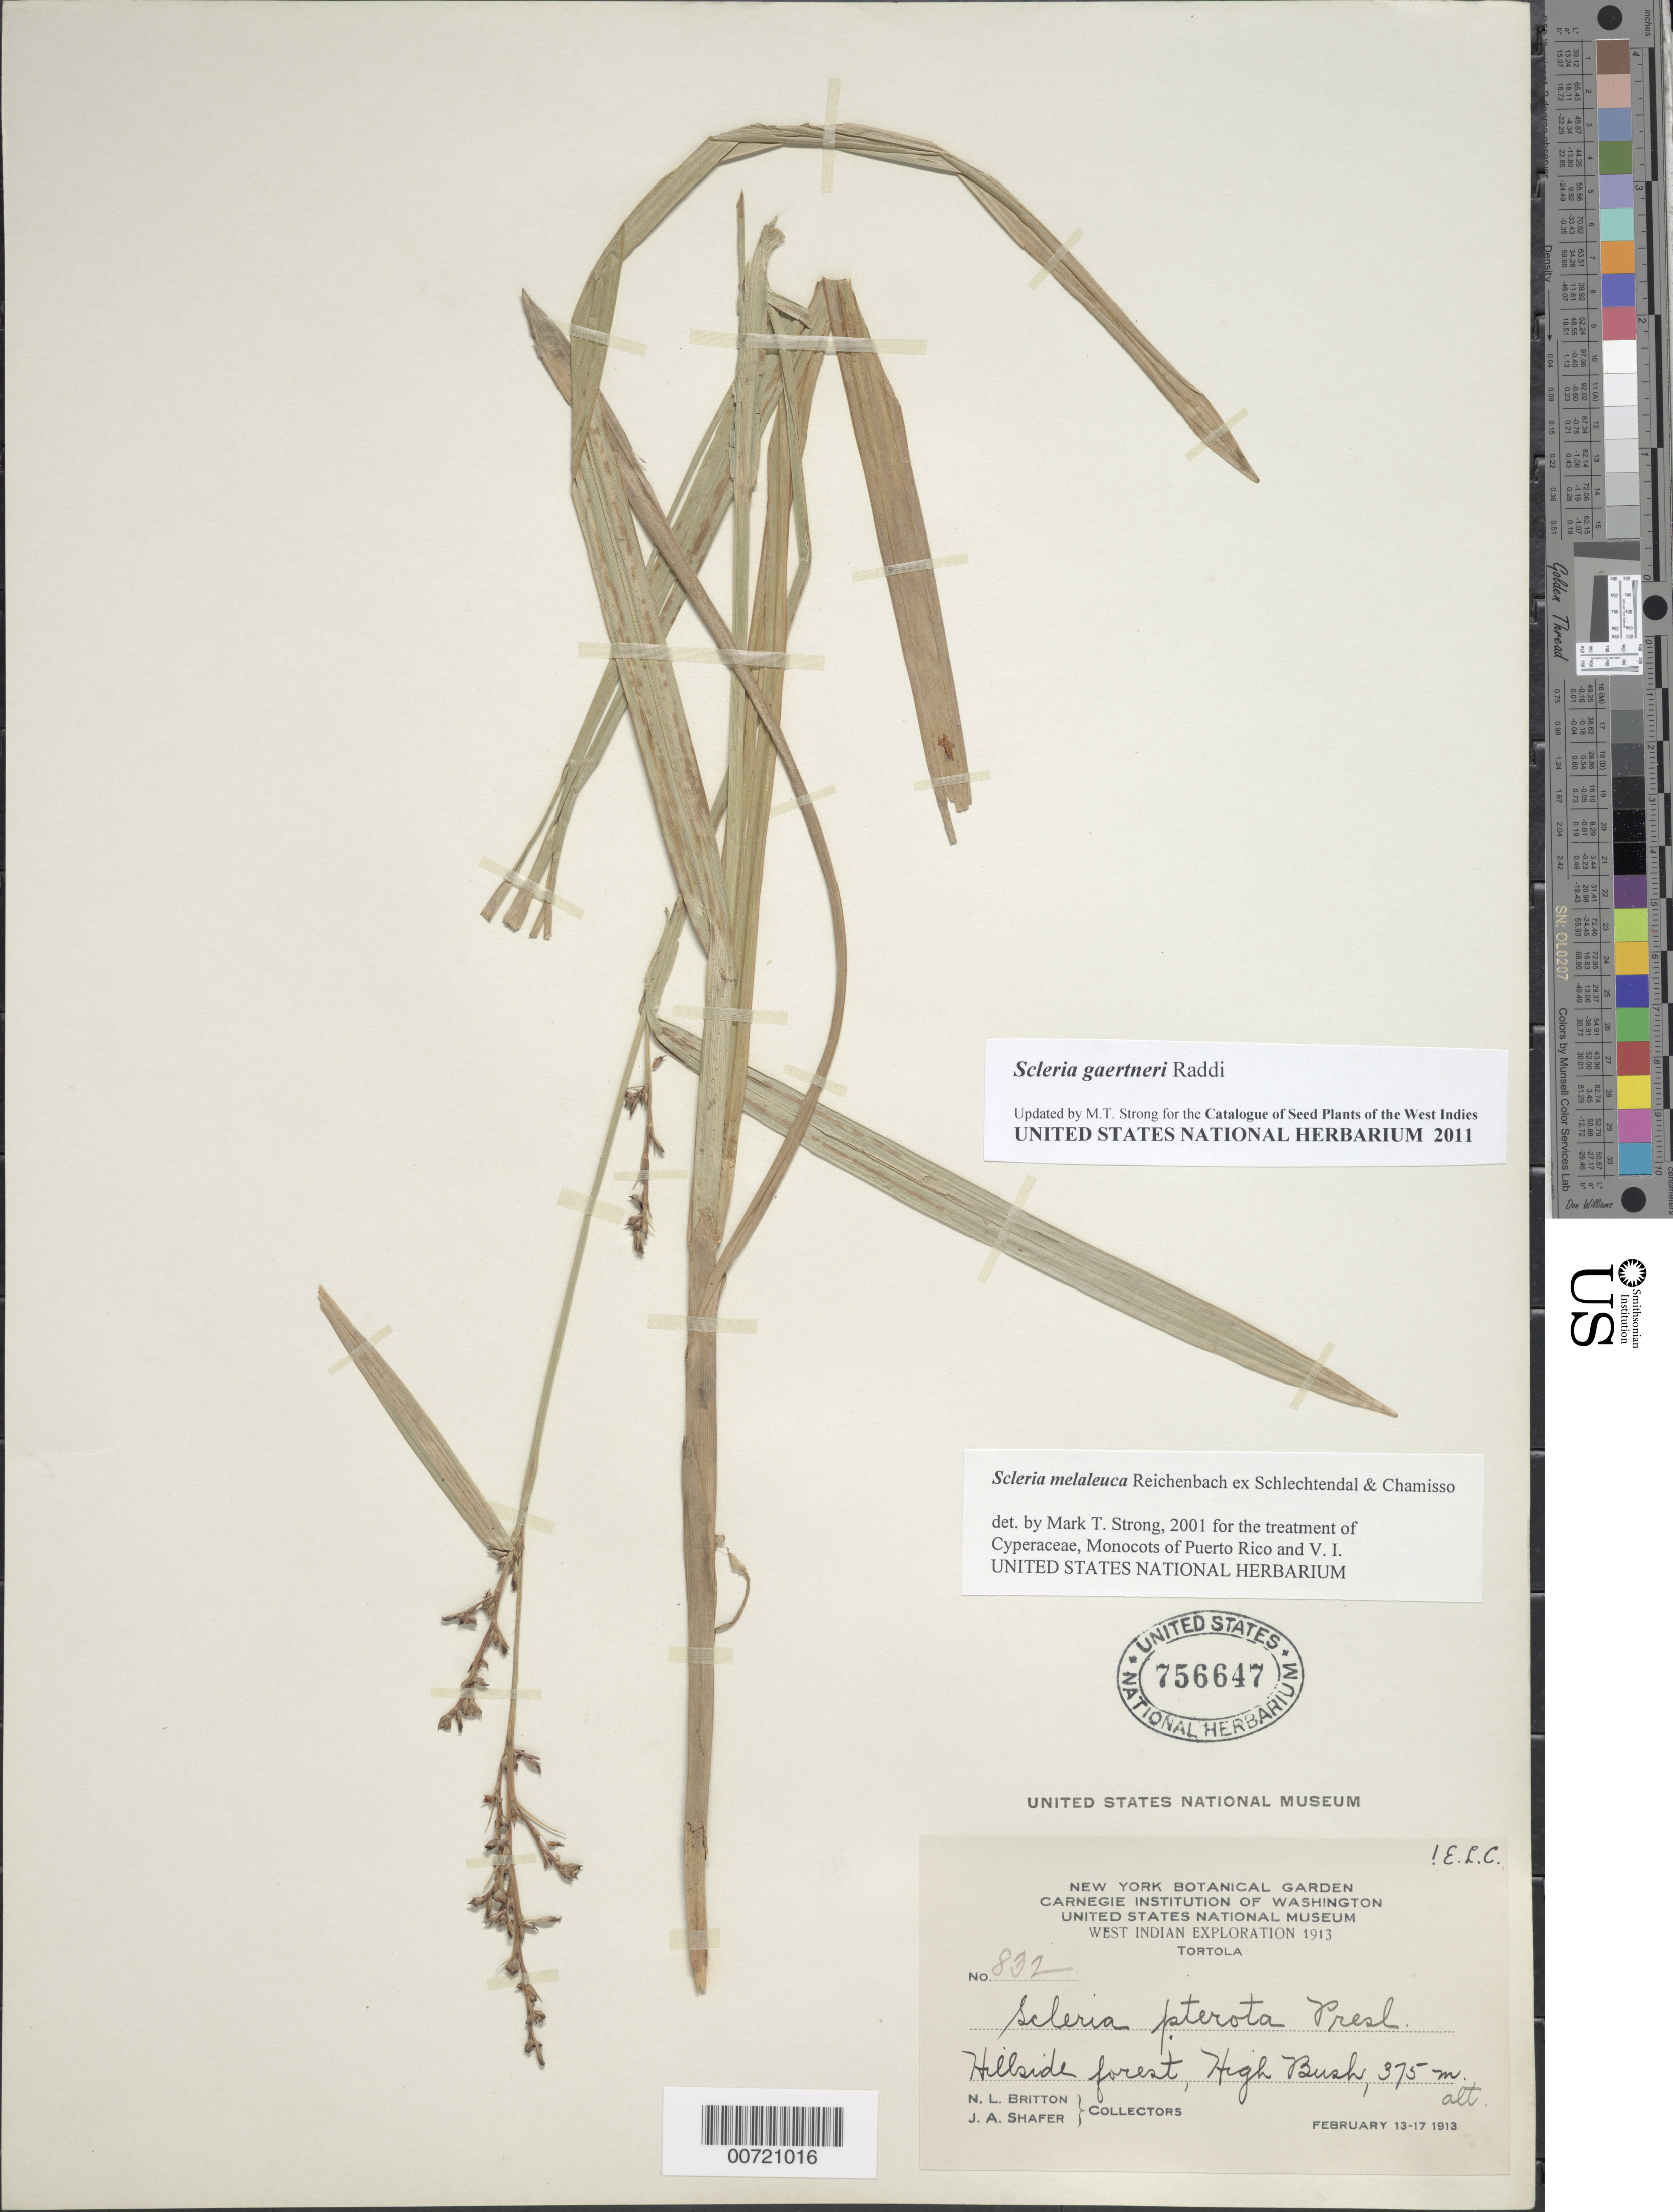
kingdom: Plantae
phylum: Tracheophyta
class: Liliopsida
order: Poales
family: Cyperaceae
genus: Scleria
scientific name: Scleria gaertneri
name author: Raddi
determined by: Strong, M. T., (US), Smithsonian Institution - National Museum of Natural History (UNITED STATES)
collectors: N. Britton & J. A. Shafer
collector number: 832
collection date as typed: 13 Feb 1913 to 17 Feb 1913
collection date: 1913-02-13/1913-02-17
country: British Virgin Islands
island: Tortola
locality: Tortola: High Bush.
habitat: Hillside forest.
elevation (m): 375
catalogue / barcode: US 756647